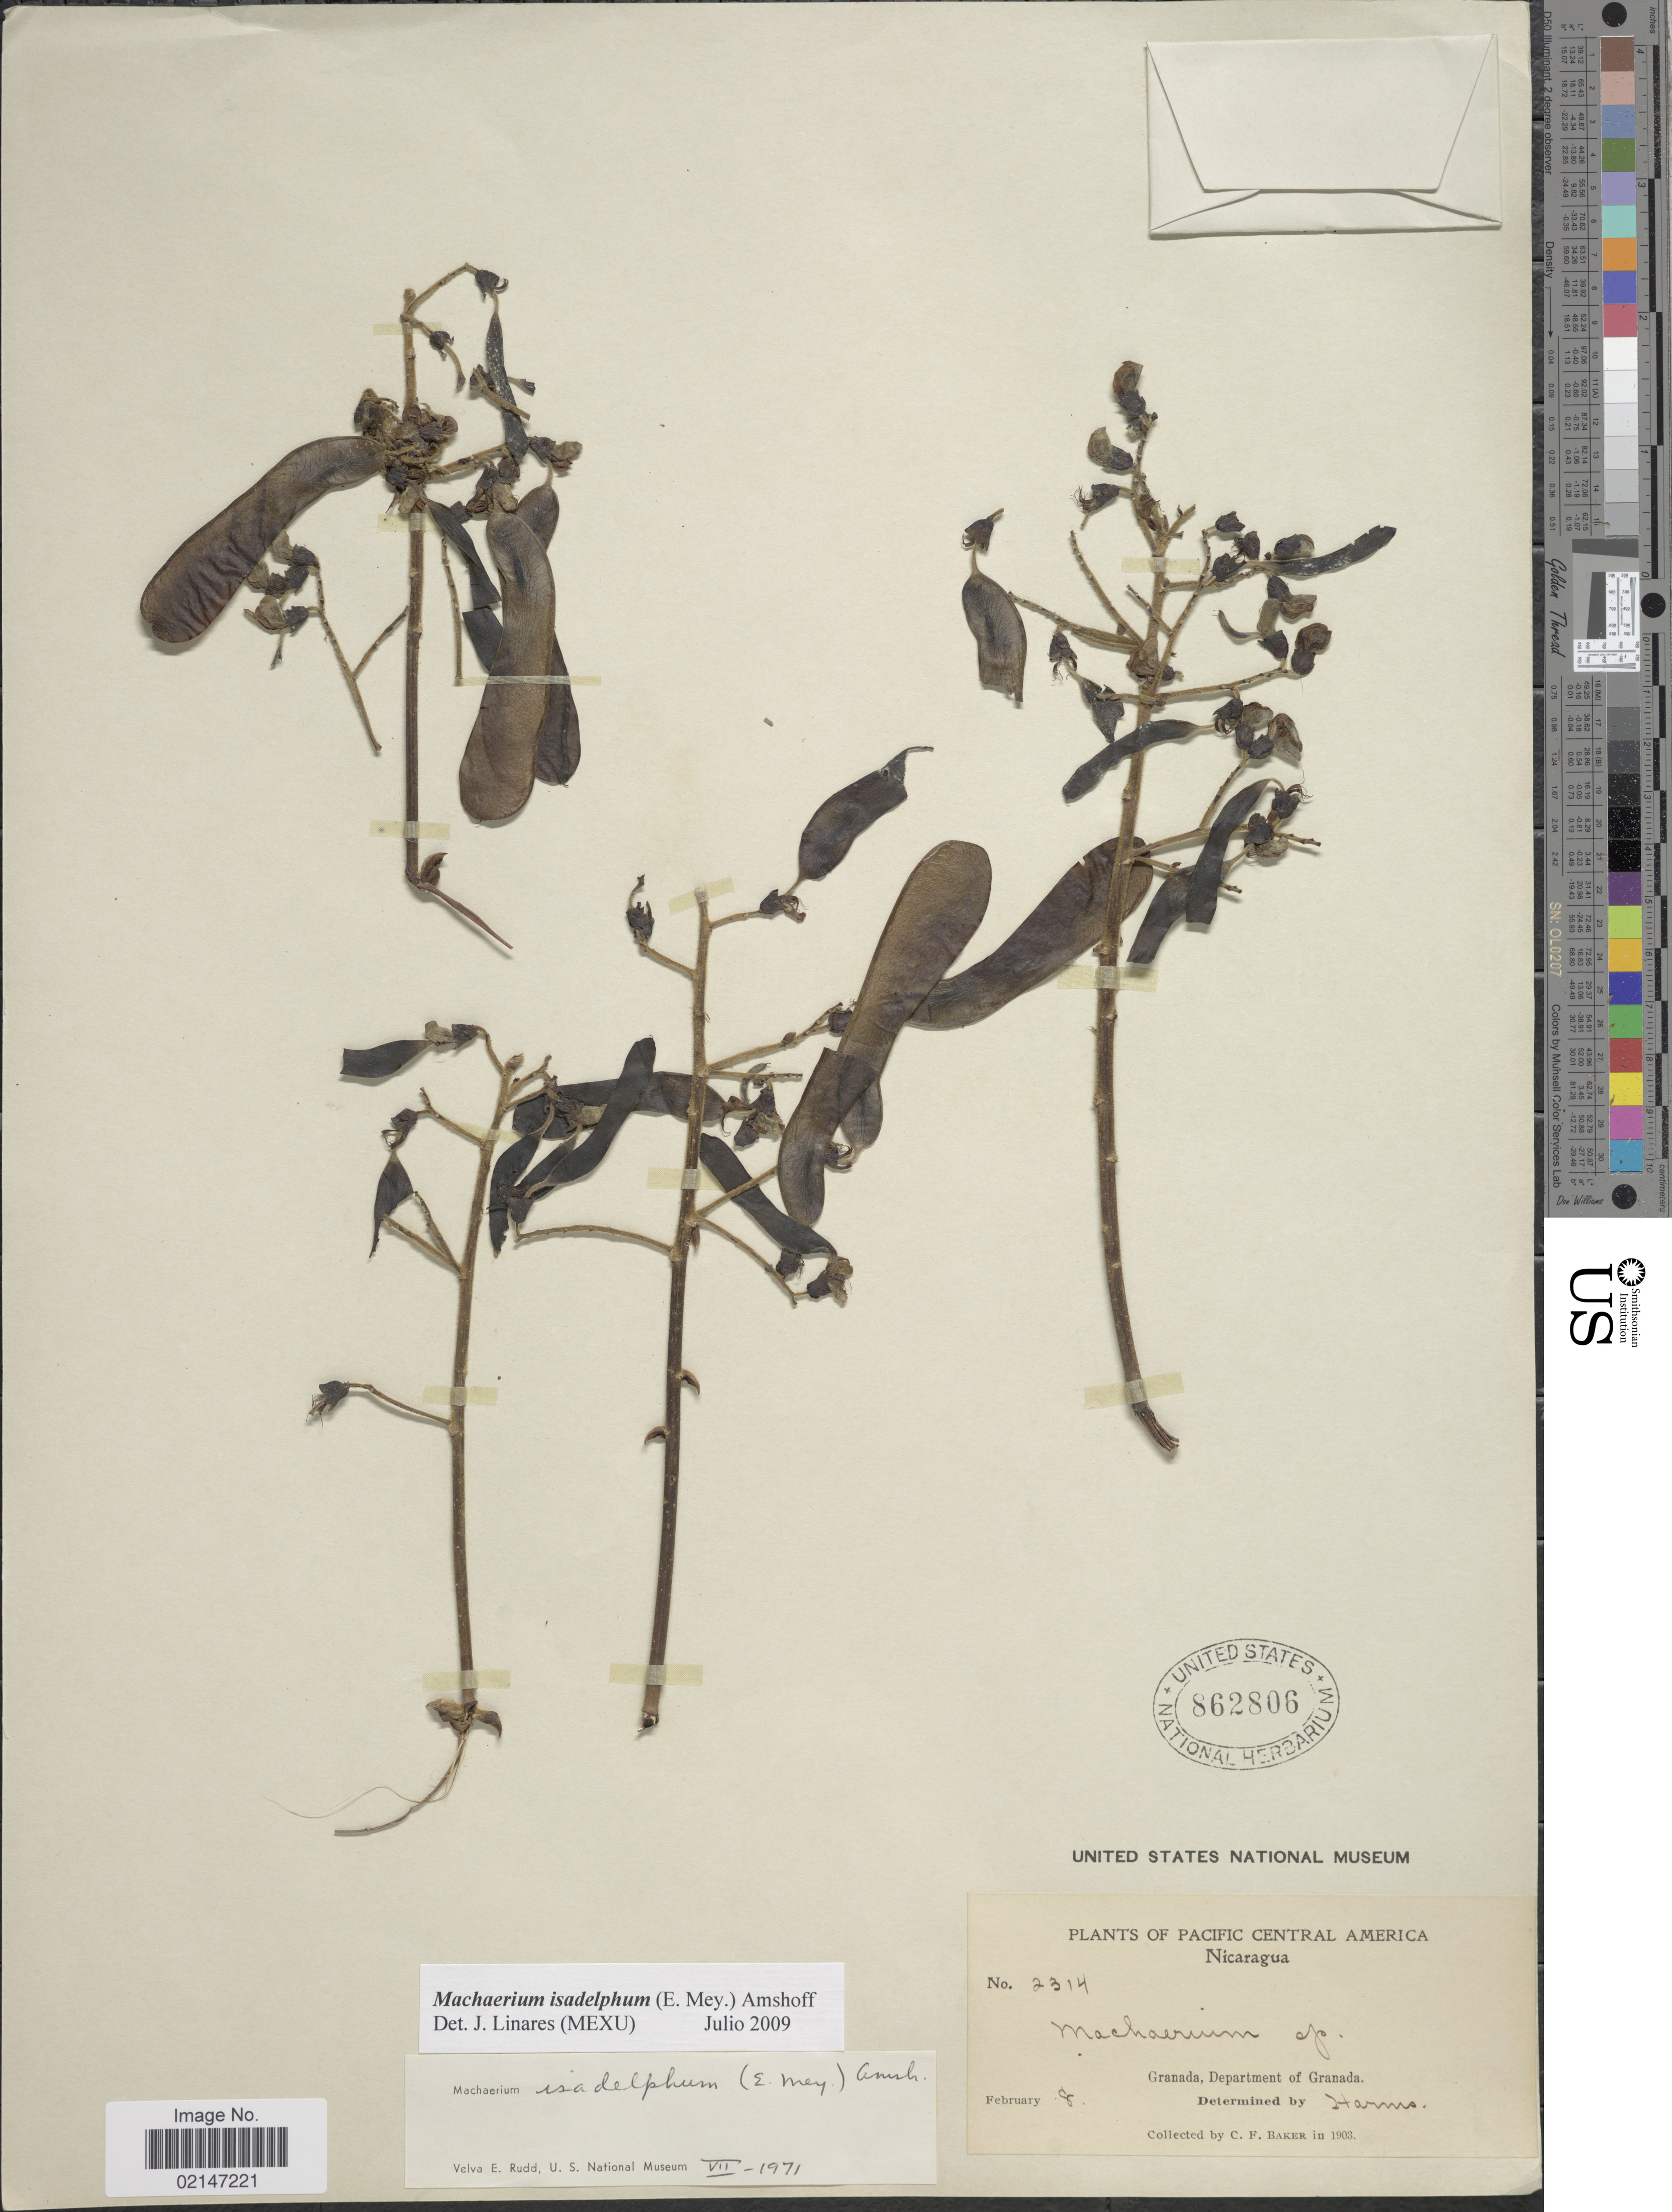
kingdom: Plantae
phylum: Tracheophyta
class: Magnoliopsida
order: Fabales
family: Fabaceae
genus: Machaerium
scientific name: Machaerium isadelphum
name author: (E. Mey.) Amshoff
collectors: C. F. Baker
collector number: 2314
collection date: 1903-02-08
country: Nicaragua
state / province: Granada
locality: Pacific Central America, Department of Granada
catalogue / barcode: US 862806